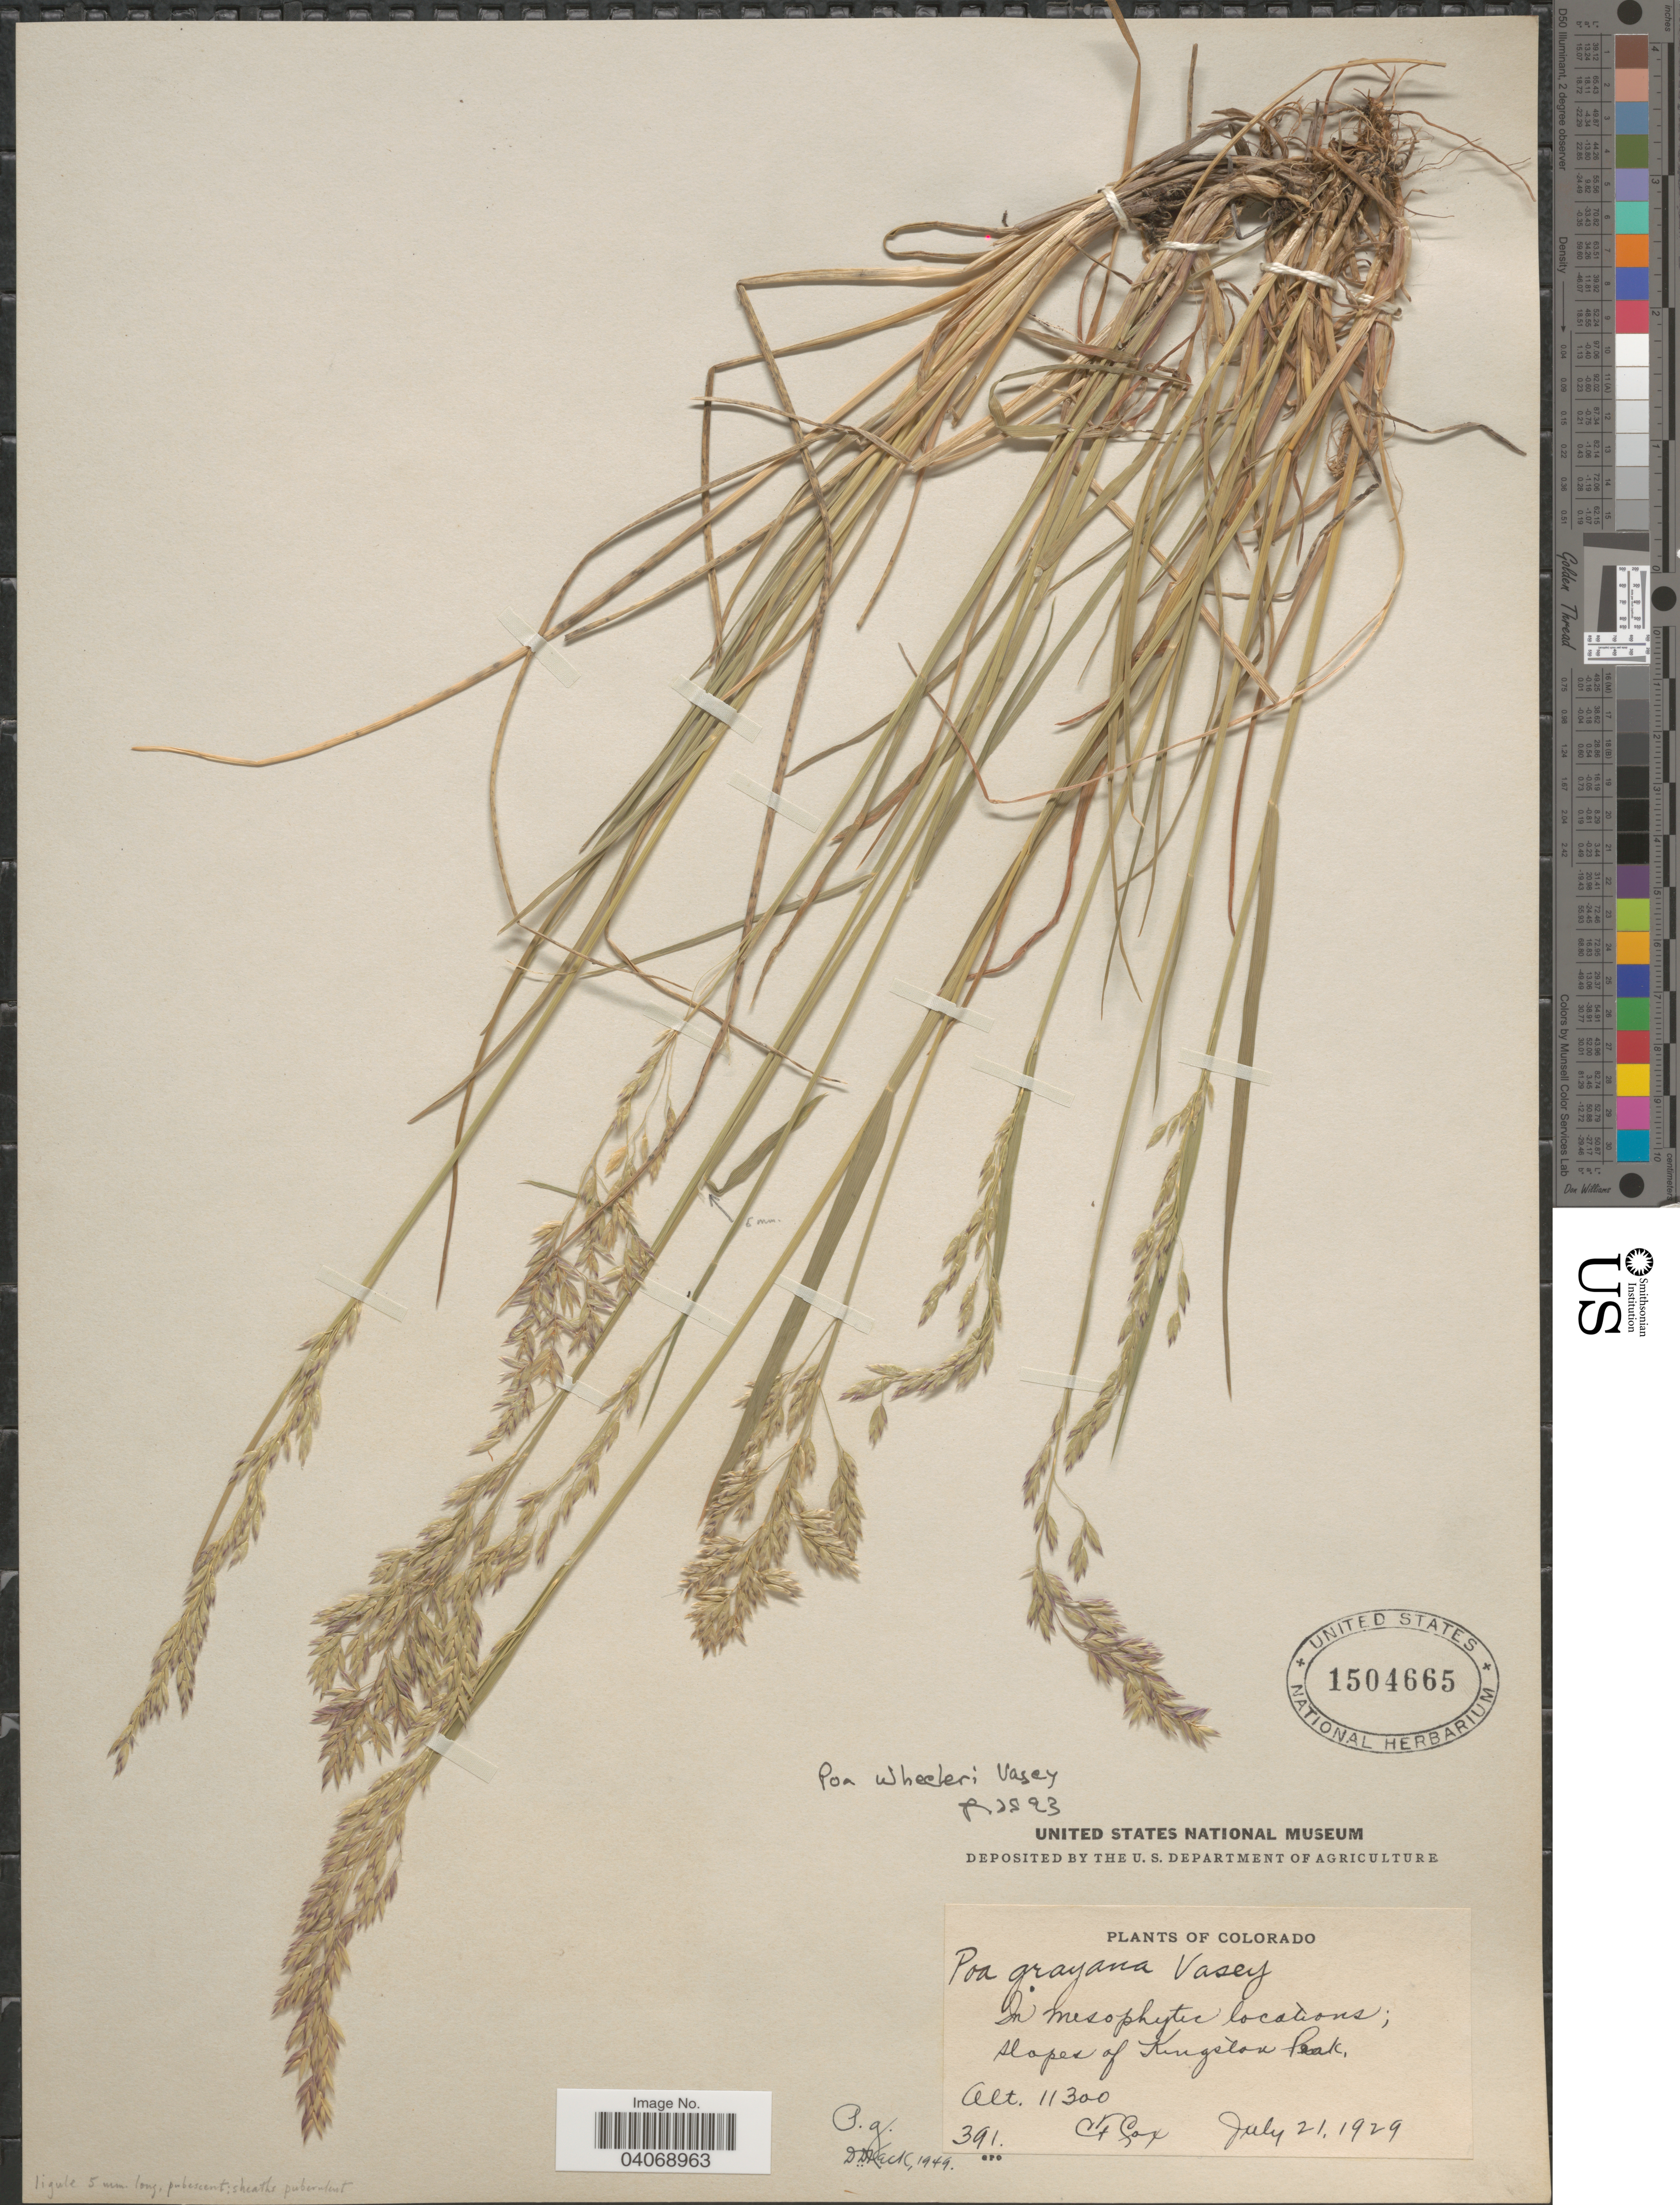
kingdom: Plantae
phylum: Tracheophyta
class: Liliopsida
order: Poales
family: Poaceae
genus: Poa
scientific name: Poa wheeleri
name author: Vasey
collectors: C. Cox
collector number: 391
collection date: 1929-07-21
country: United States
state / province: Colorado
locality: In mesophytec locations; Slopes of Kingston Peak.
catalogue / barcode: US 1504665